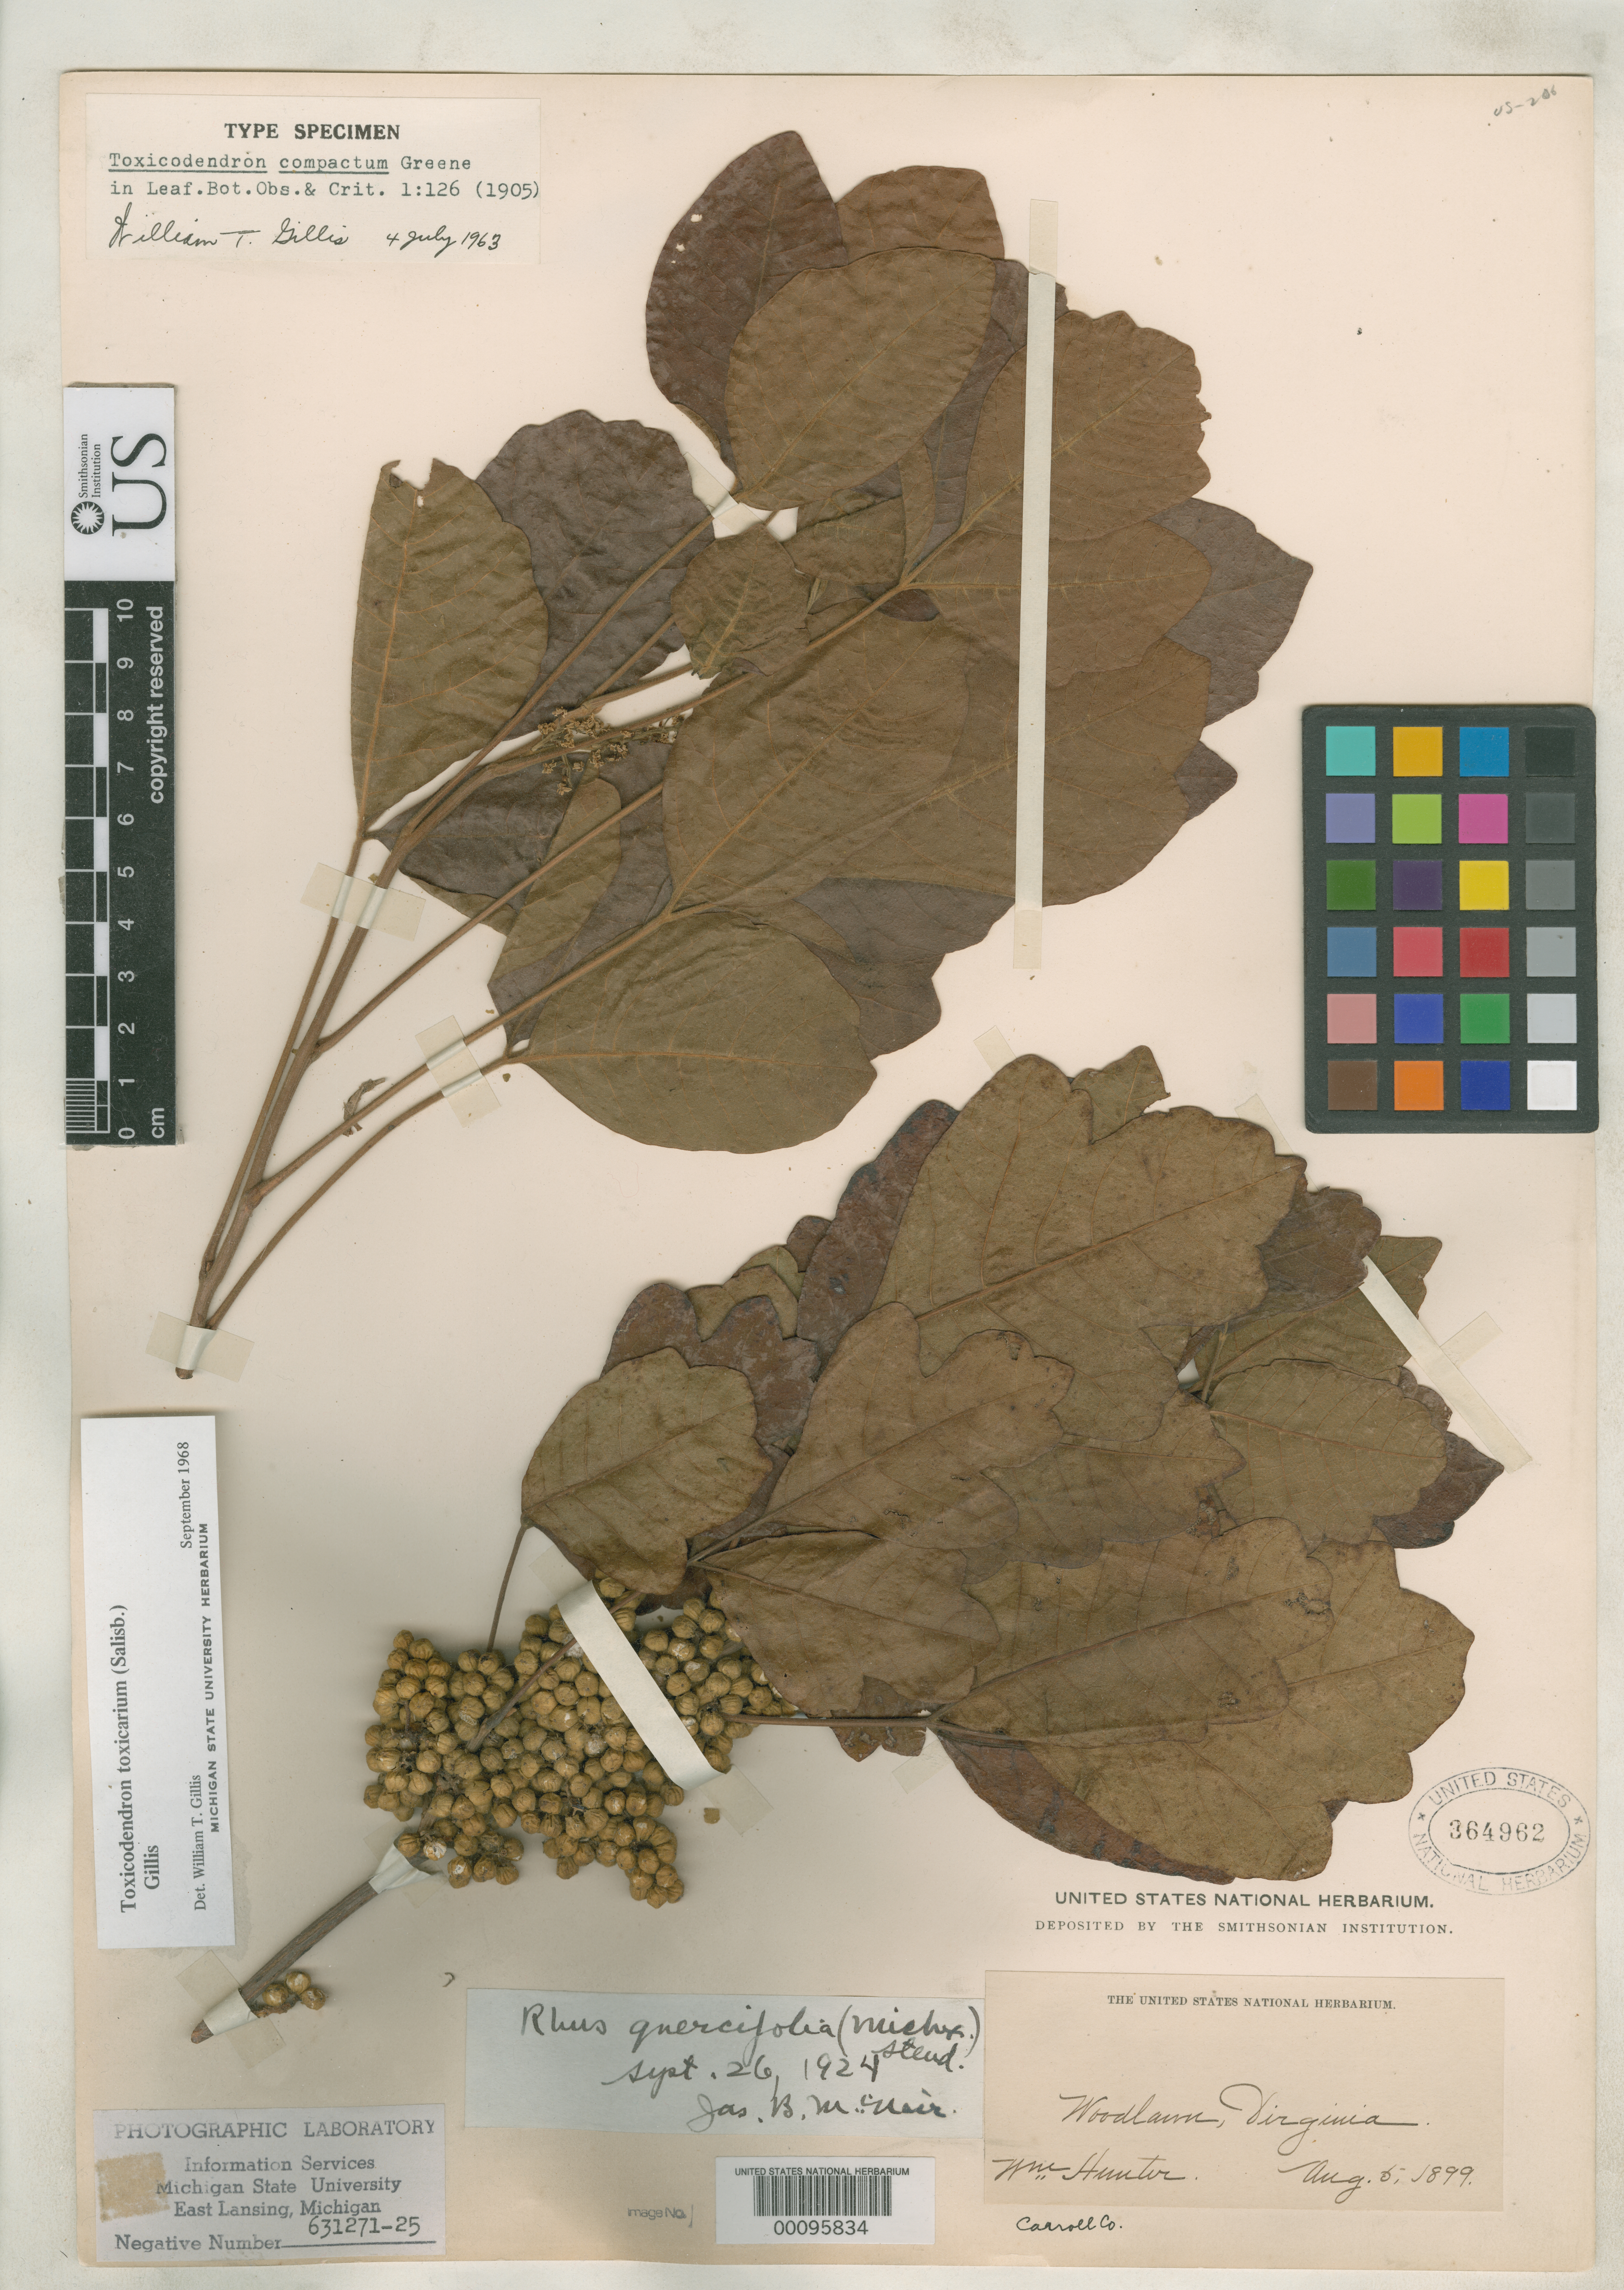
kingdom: Plantae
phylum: Tracheophyta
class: Magnoliopsida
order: Sapindales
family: Anacardiaceae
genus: Toxicodendron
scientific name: Toxicodendron compactum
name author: Greene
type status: Holotype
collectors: W. Hunter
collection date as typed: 05 Aug 1899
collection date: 1899-08-05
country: United States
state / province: Virginia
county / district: Fairfax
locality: Woodlawn.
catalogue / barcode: US 364962